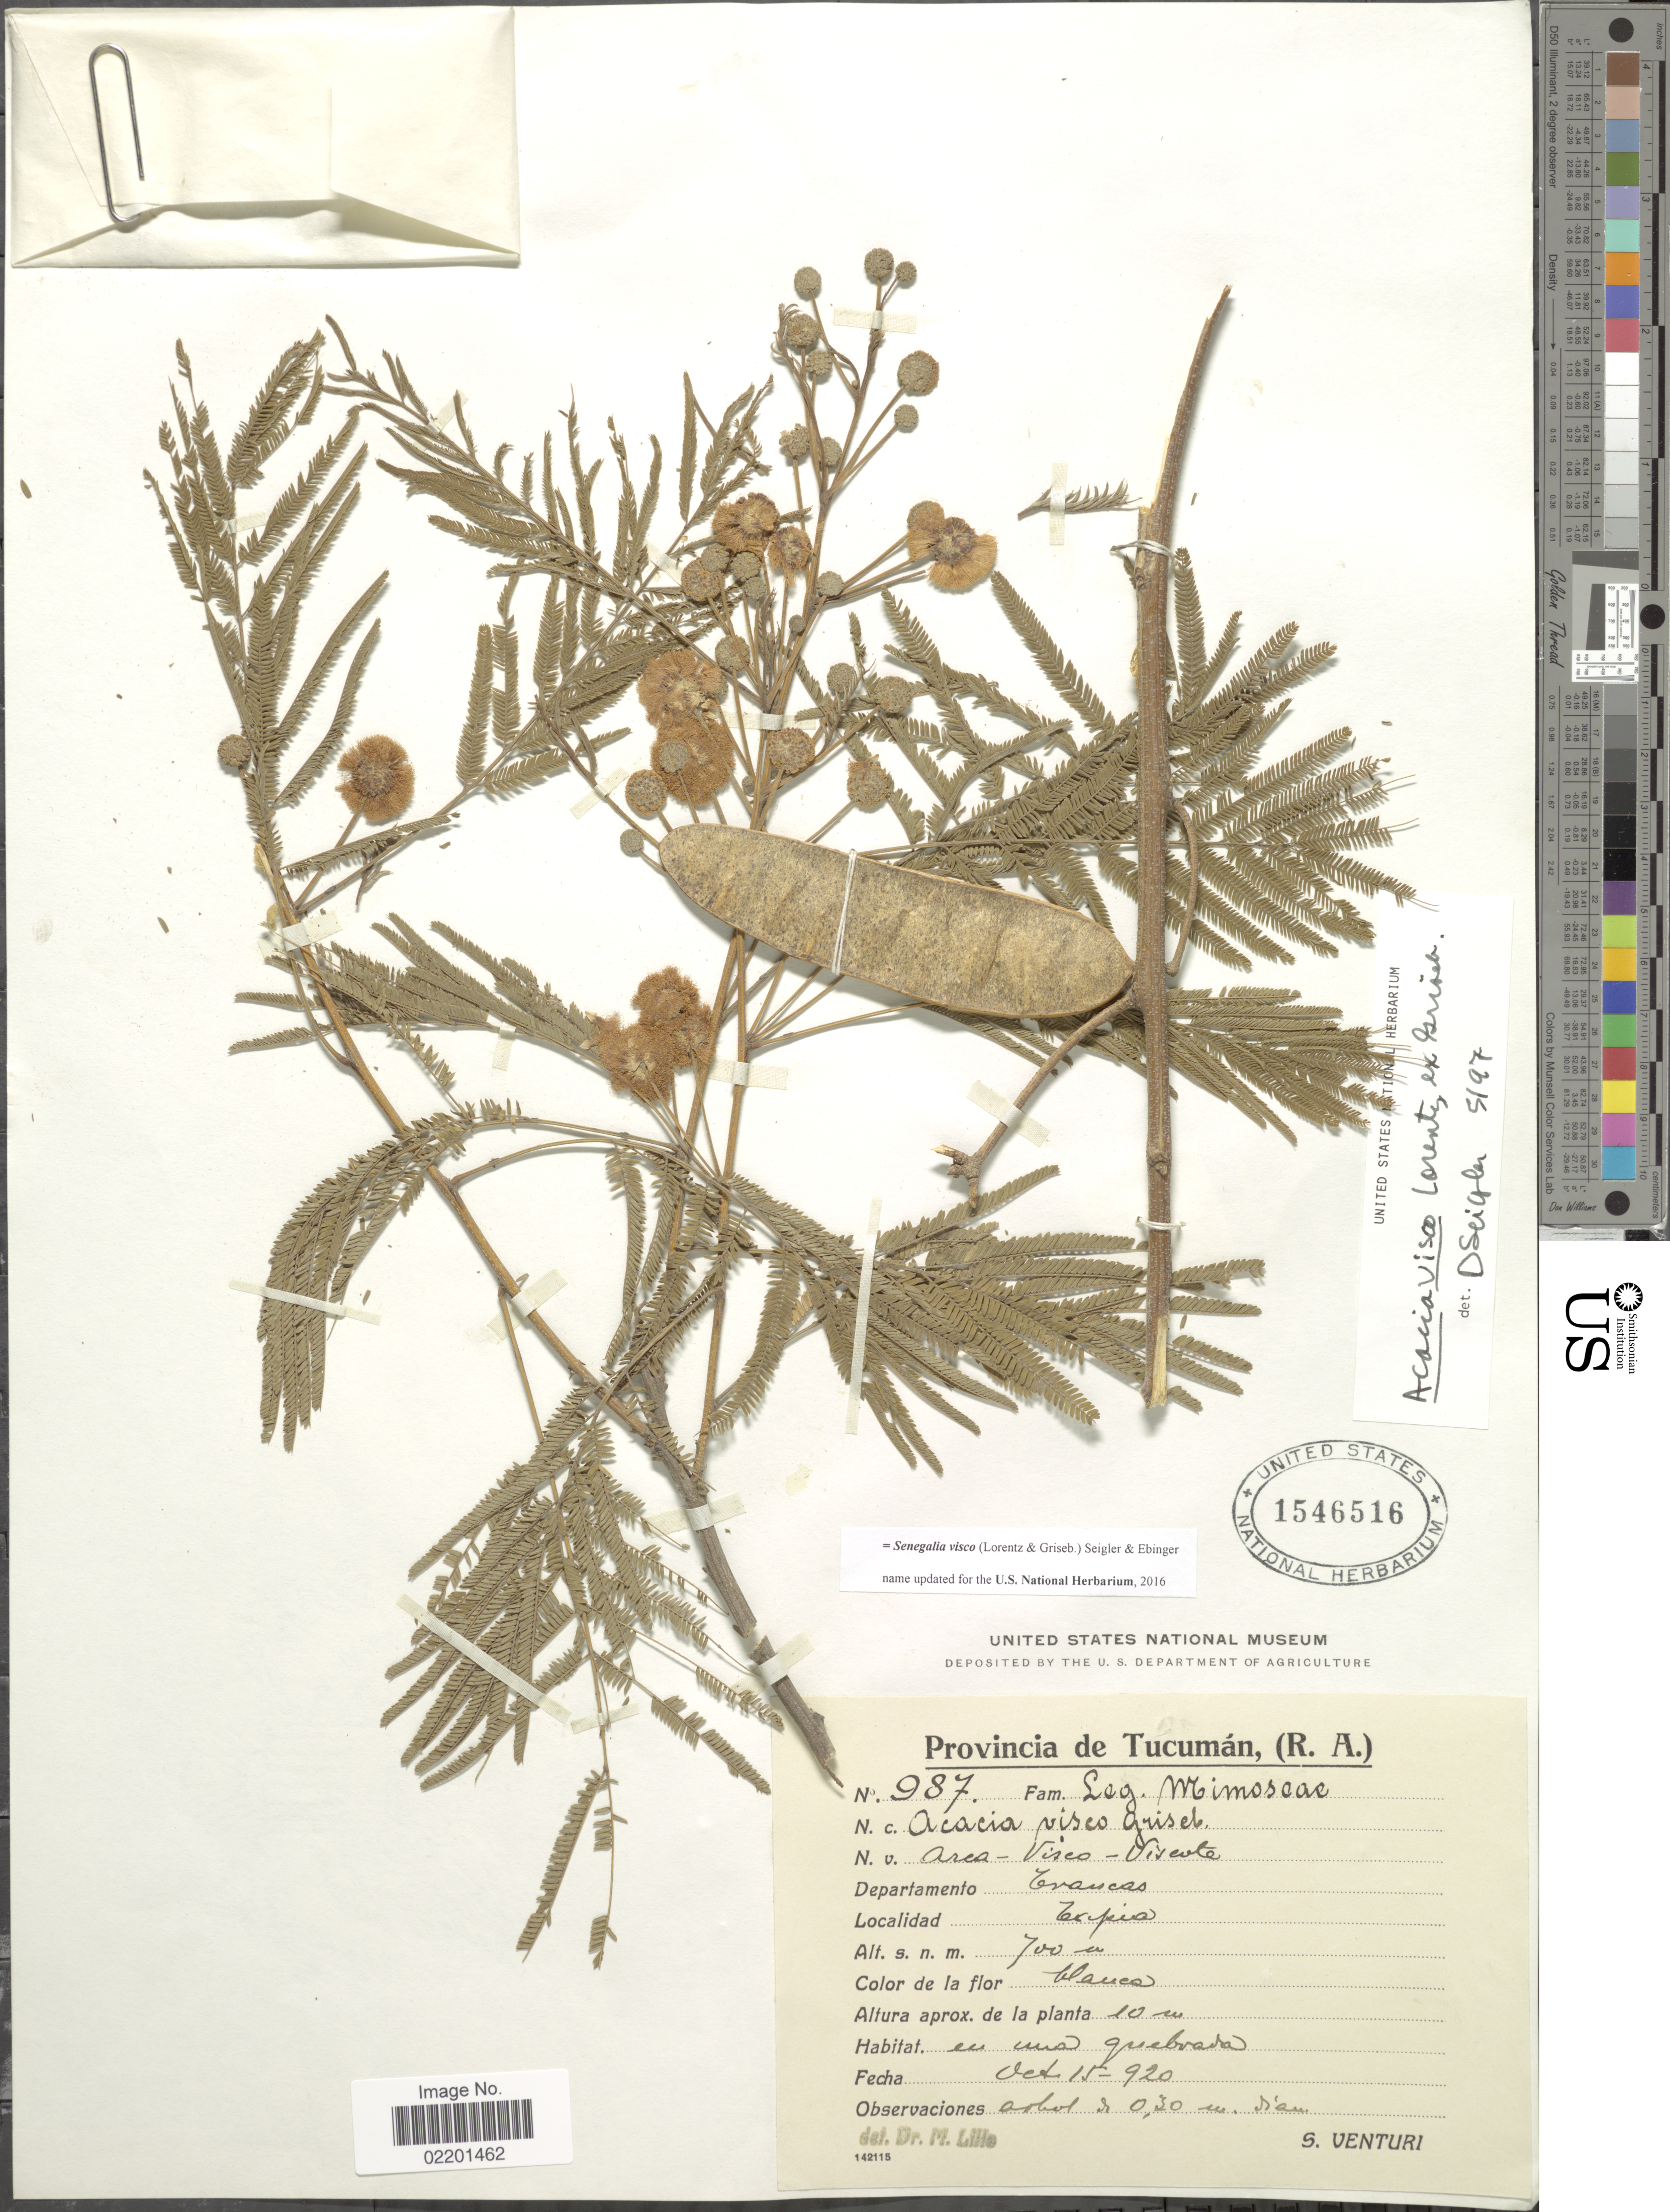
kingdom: Plantae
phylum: Tracheophyta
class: Magnoliopsida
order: Fabales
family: Fabaceae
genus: Parasenegalia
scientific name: Parasenegalia visco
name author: (Lorentz ex Griseb.) Seigler & Ebinger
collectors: S. Venturi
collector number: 987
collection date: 1920-10-15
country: Argentina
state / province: Tucuman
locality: Provincia de Tucuman, (R.A.), Departamento Trancas, Tapia.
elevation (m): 700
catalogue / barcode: US 1546516